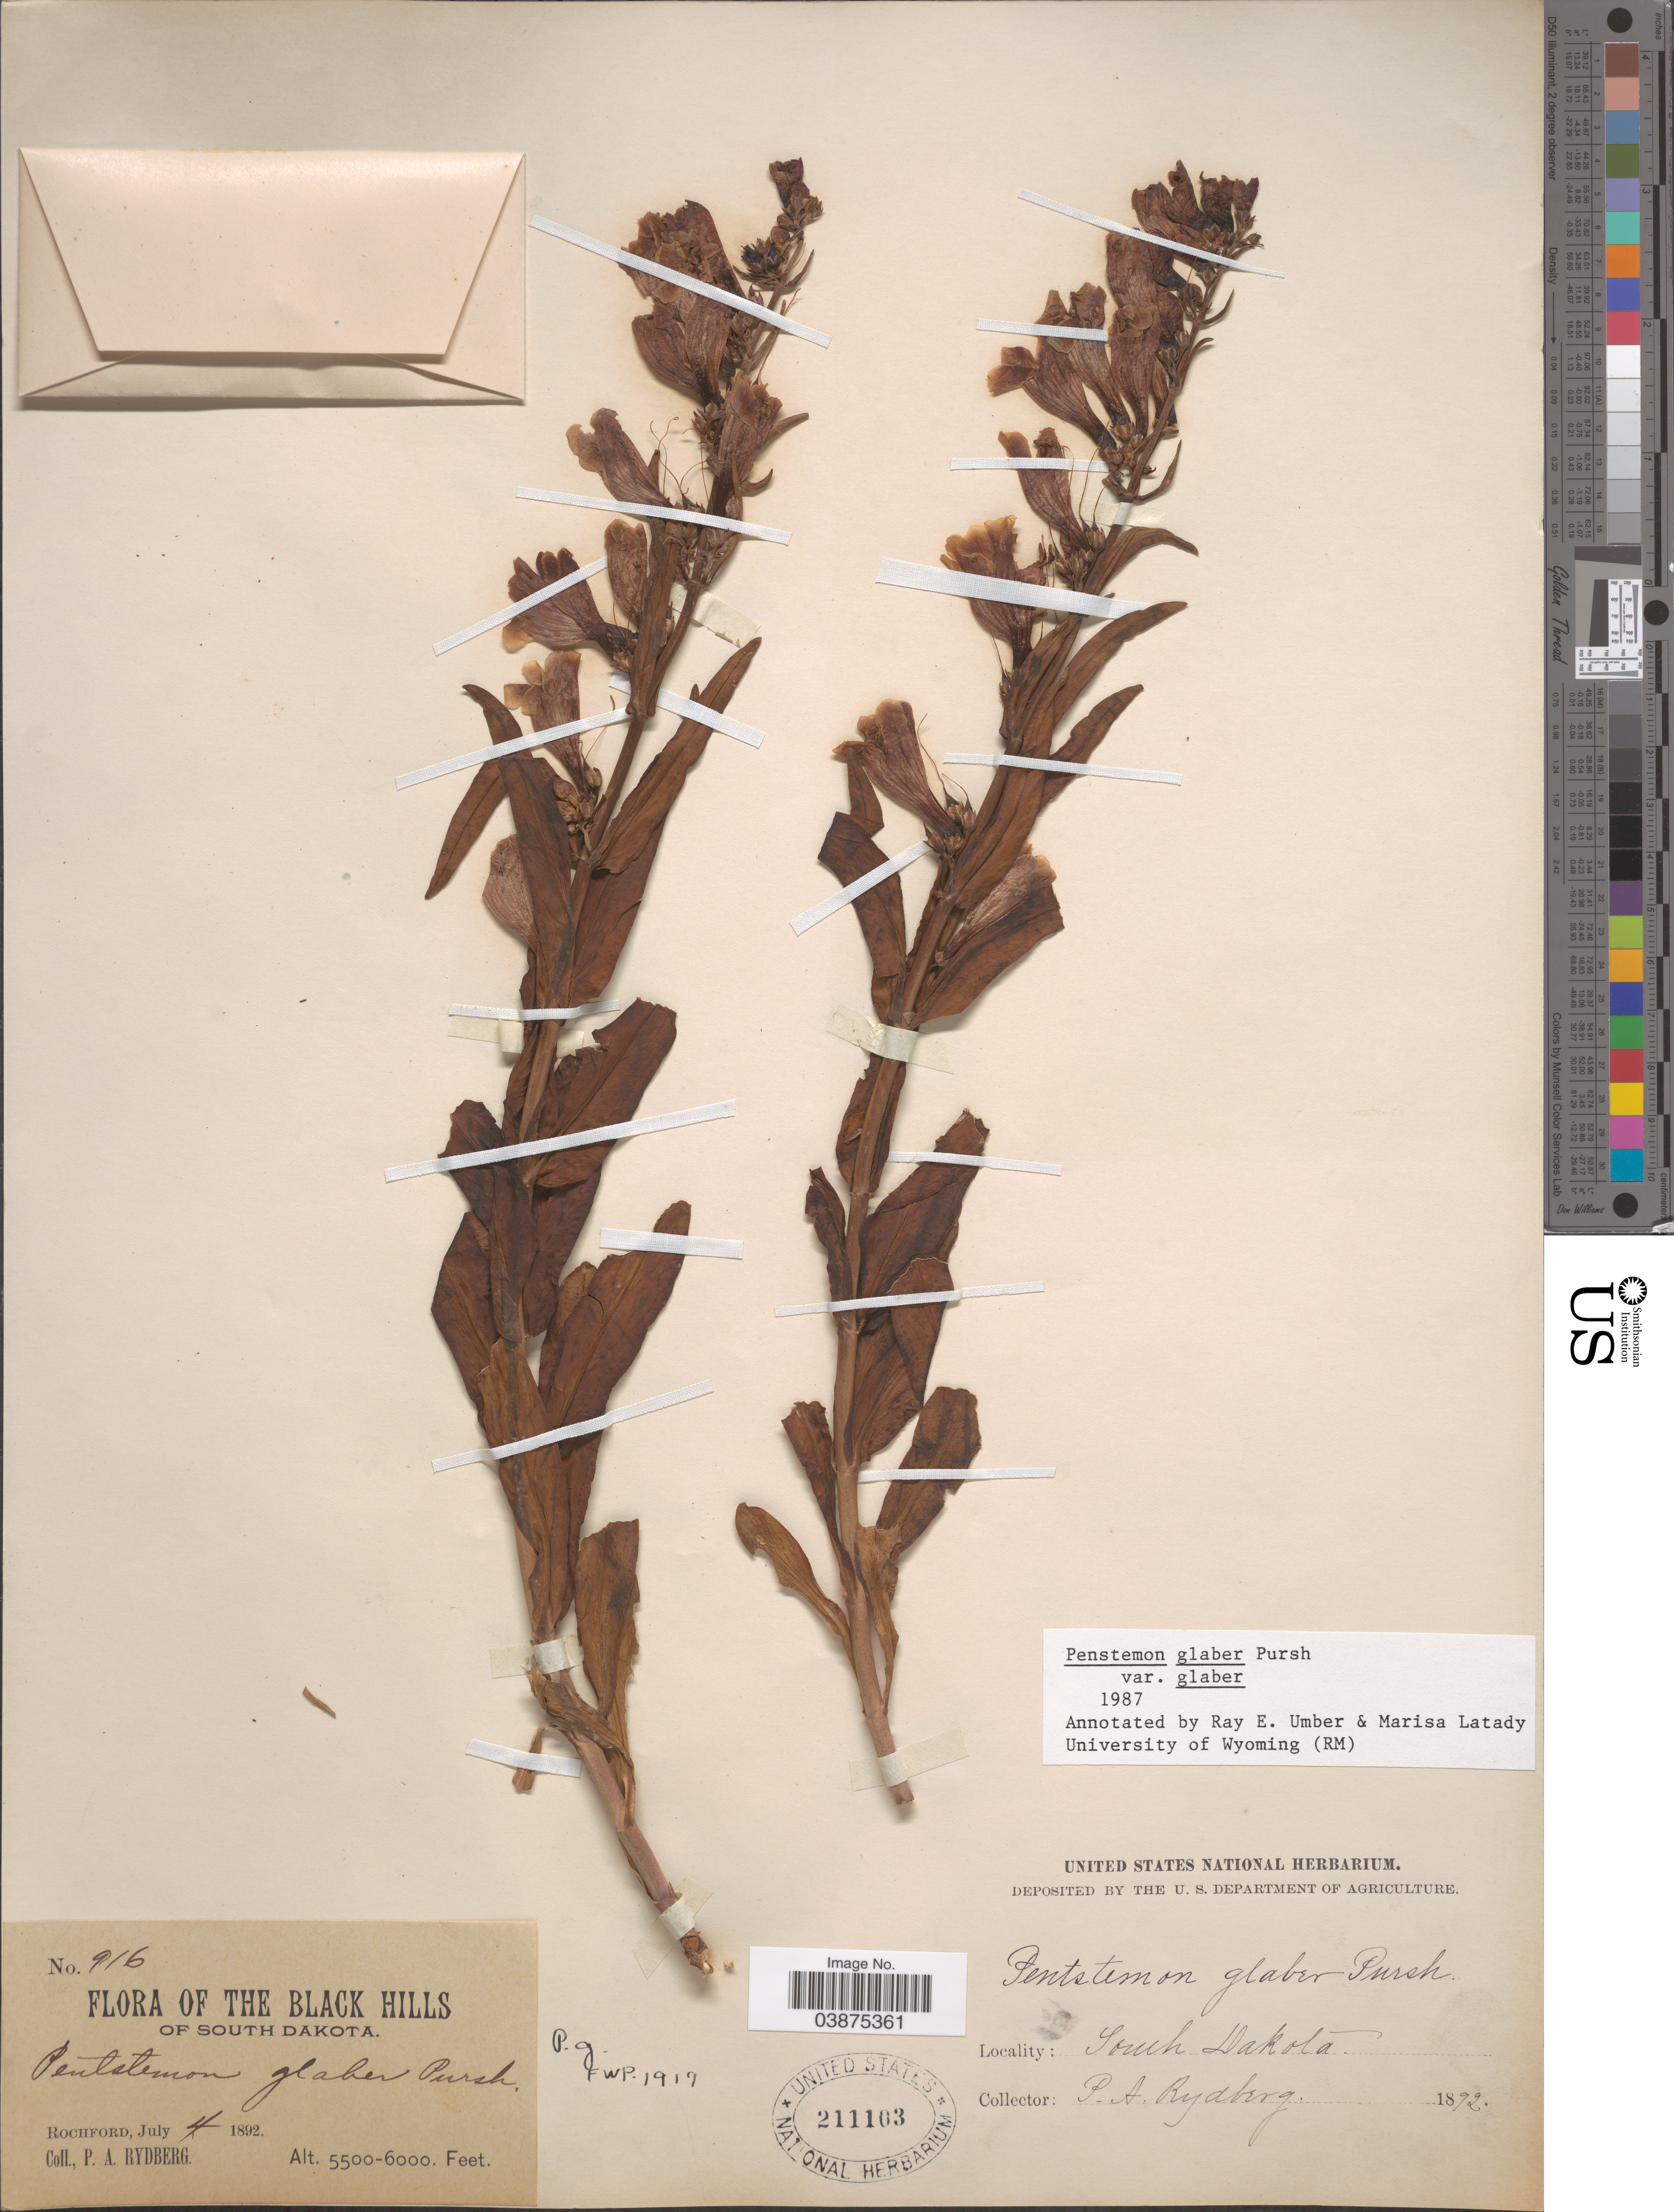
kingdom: Plantae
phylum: Tracheophyta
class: Magnoliopsida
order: Lamiales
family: Plantaginaceae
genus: Penstemon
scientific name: Penstemon glaber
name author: Pursh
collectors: P. A. Rydberg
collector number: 916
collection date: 1892-07-04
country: United States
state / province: South Dakota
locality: Black Hills. Rochford.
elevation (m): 1676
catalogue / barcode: US 211103